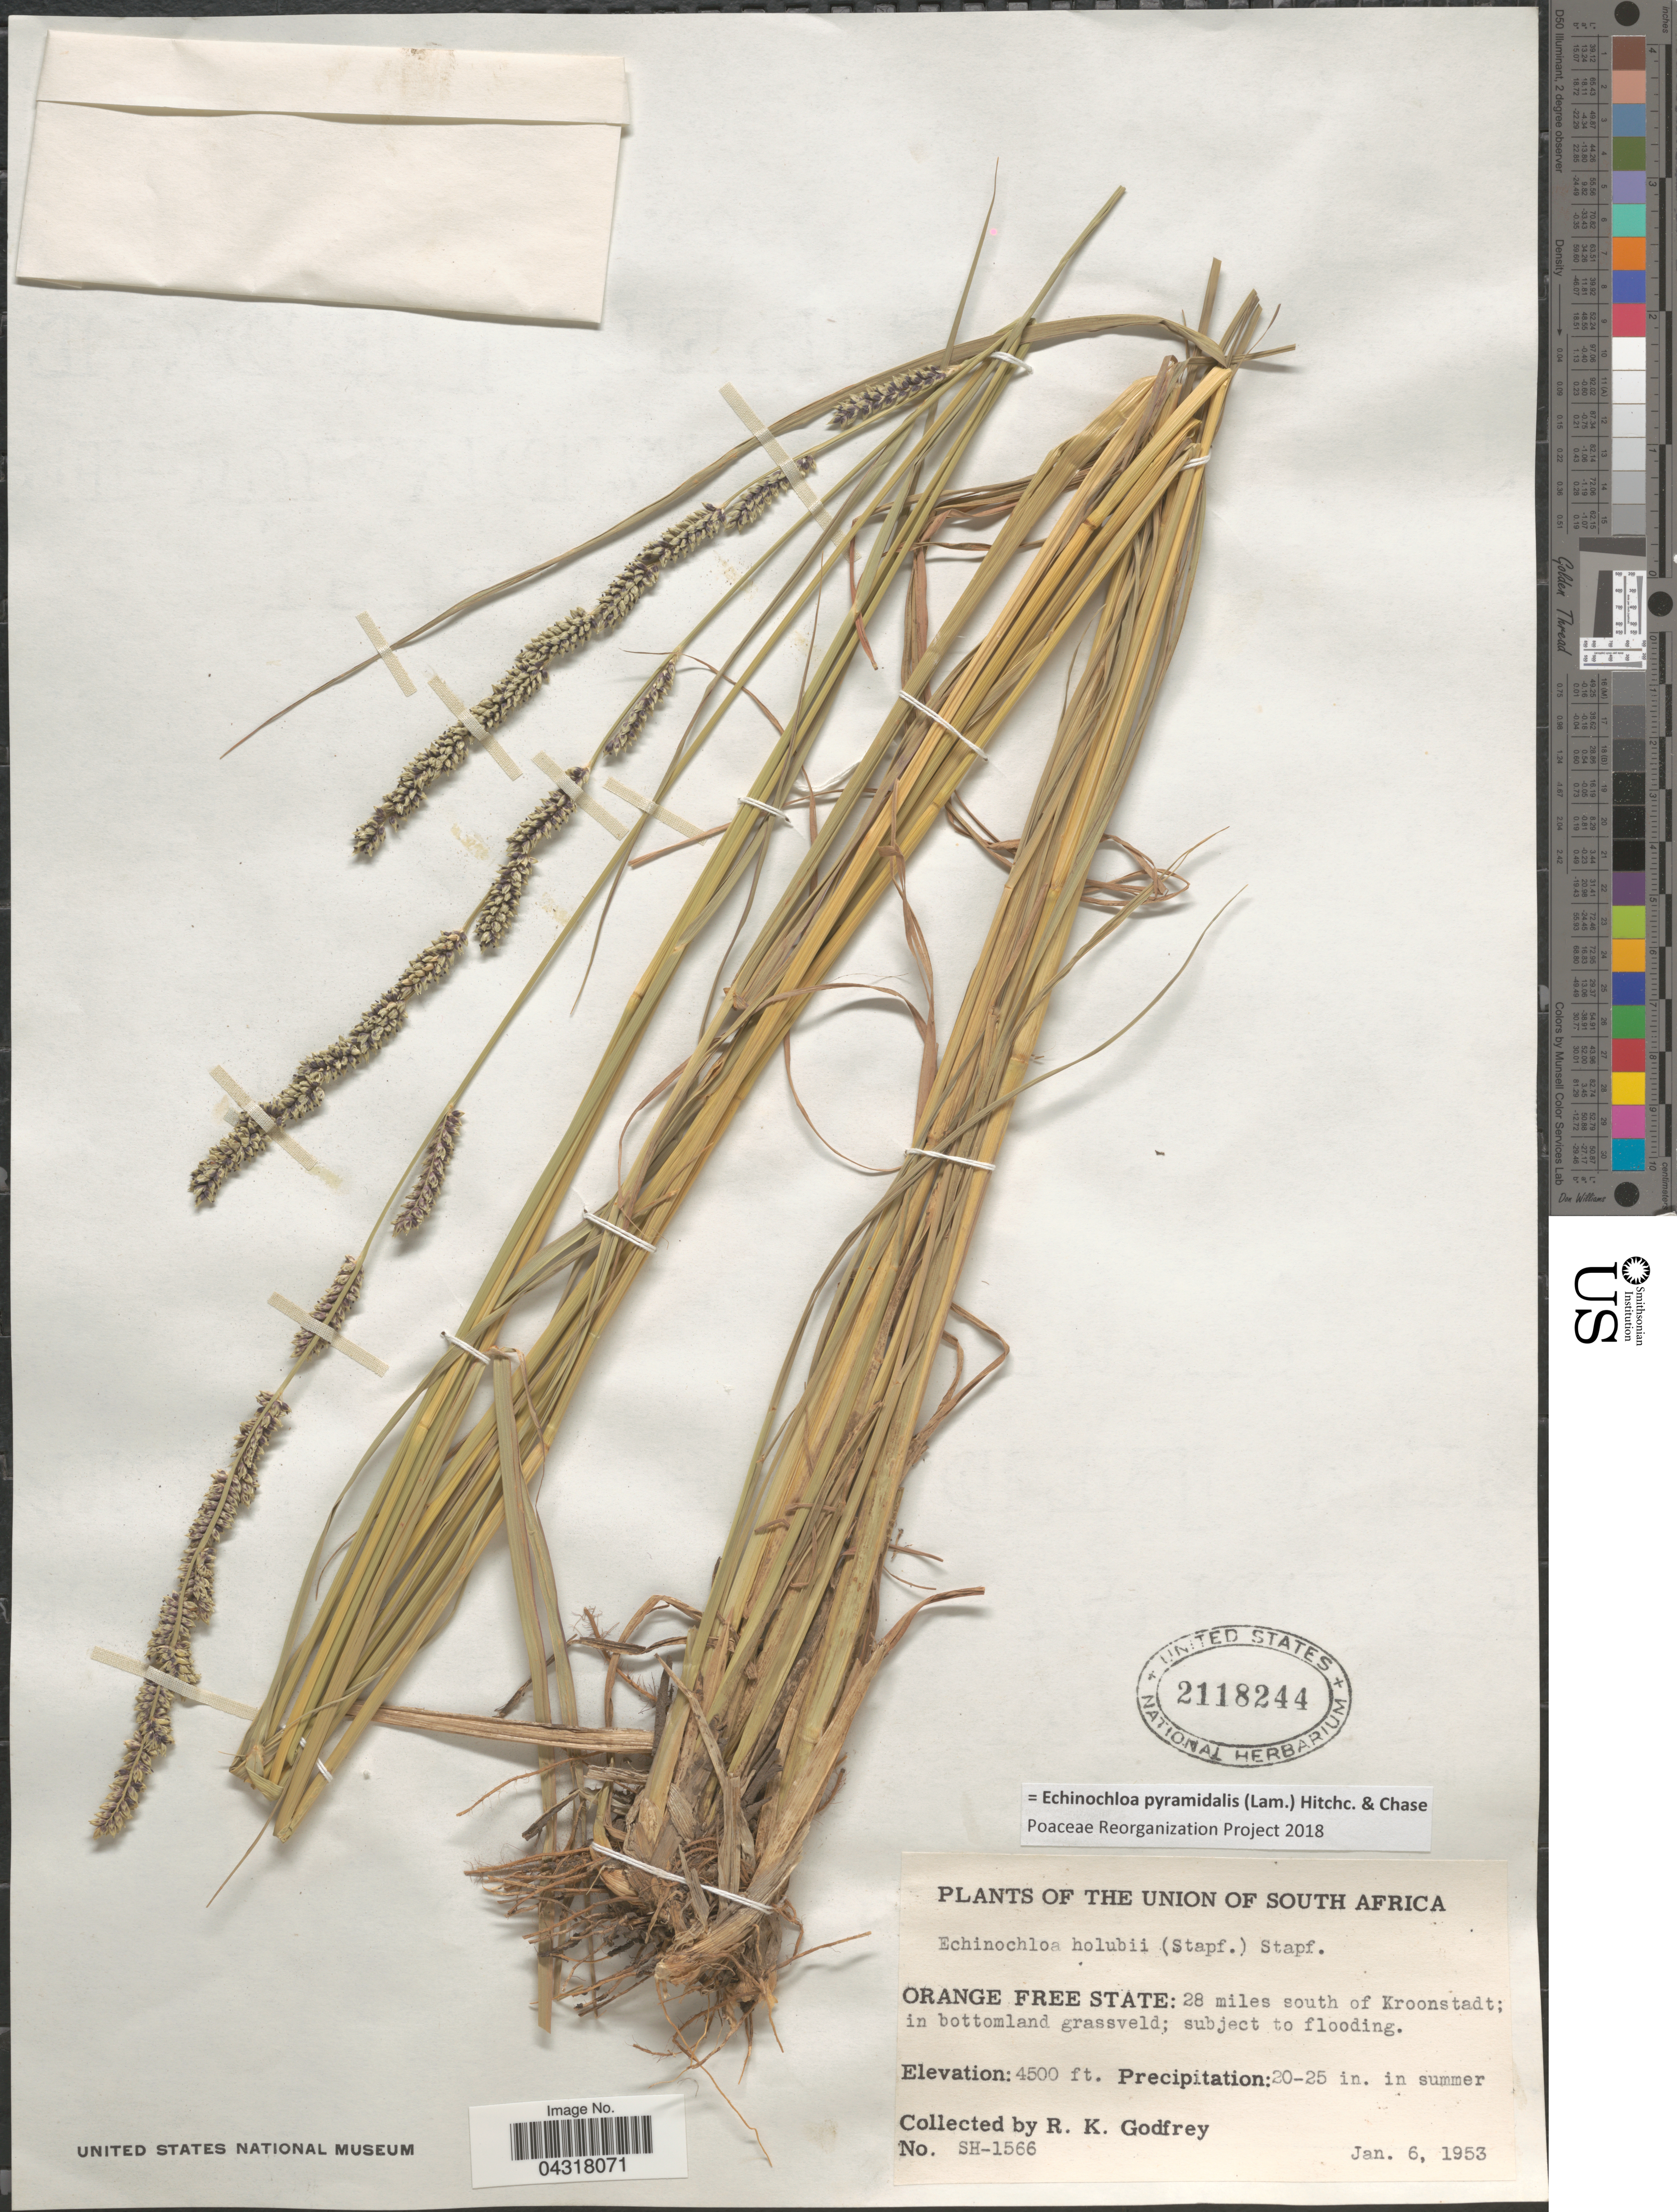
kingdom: Plantae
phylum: Tracheophyta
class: Liliopsida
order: Poales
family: Poaceae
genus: Echinochloa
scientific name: Echinochloa pyramidalis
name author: (Lam.) Hitchc. & Chase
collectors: R. K. Godfrey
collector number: SH-1566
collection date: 1953-01-06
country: South Africa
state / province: Free State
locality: The Union of South Africa. Orange Free State: 28 miles south of Kroonstadt.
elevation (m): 1372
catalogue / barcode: US 2118244